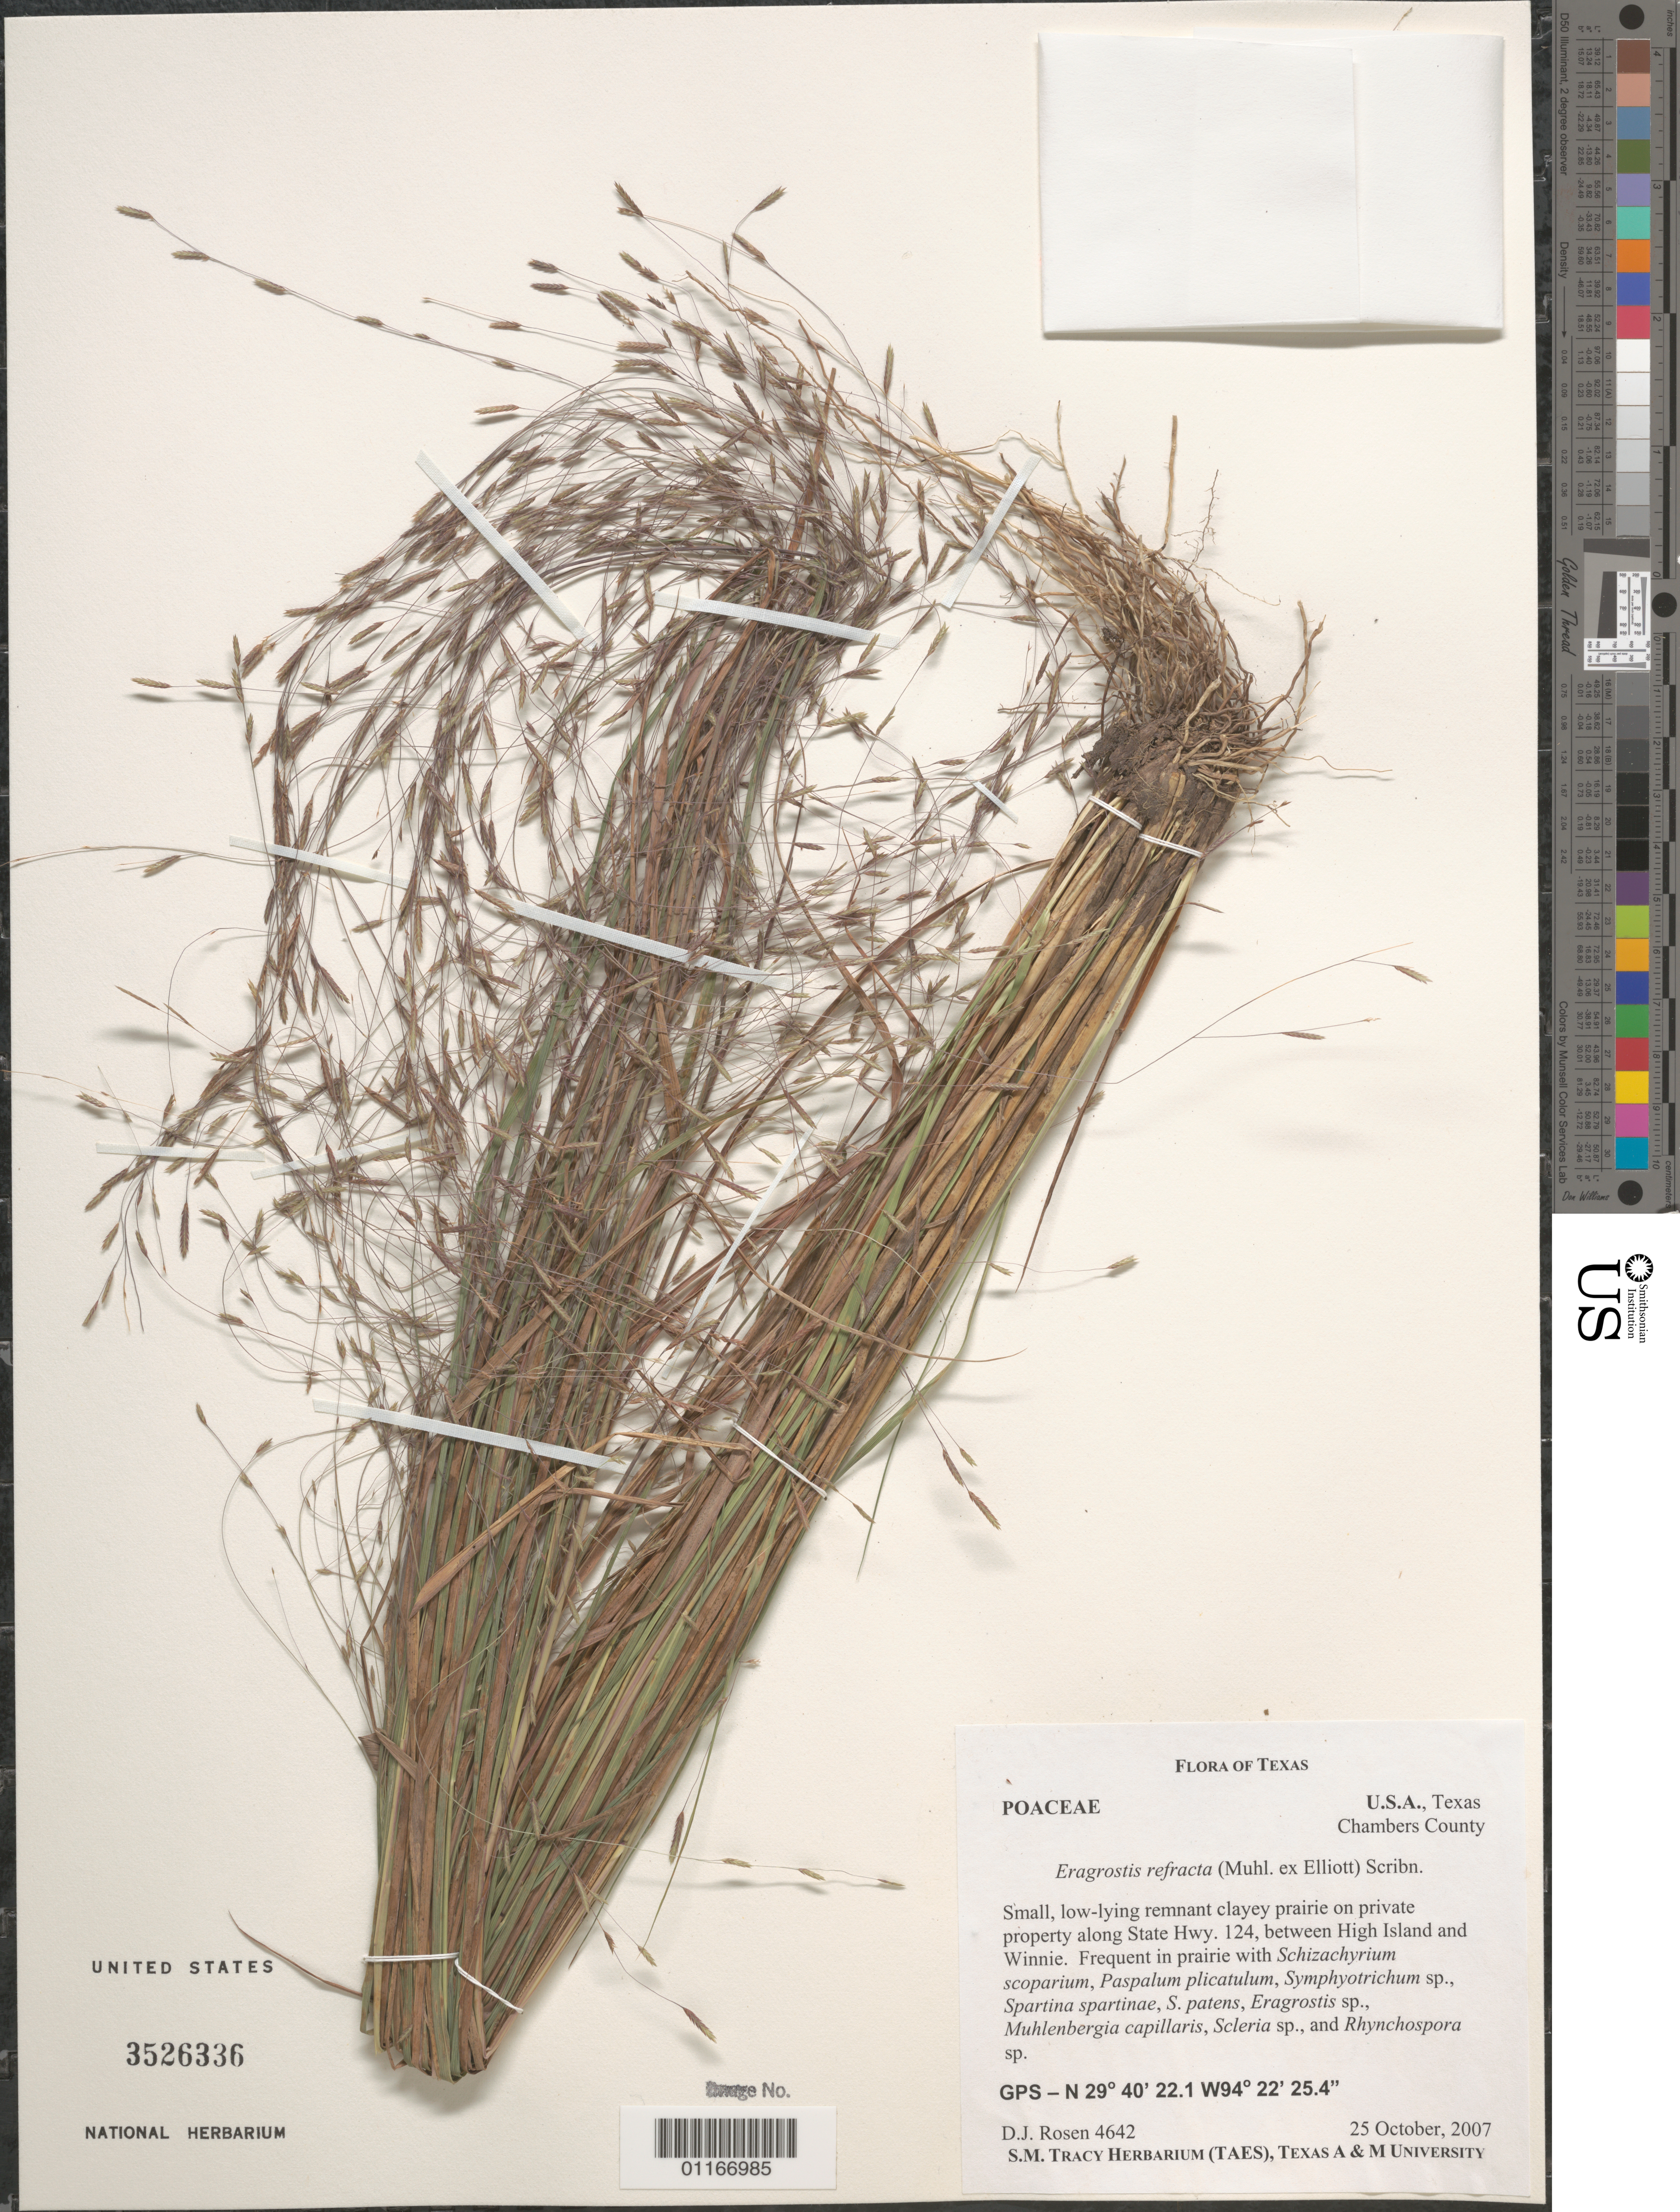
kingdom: Plantae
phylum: Tracheophyta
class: Liliopsida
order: Poales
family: Poaceae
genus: Eragrostis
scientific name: Eragrostis refracta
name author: (Muhl.) Scribn.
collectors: D. J. Rosen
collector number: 4642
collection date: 2007-10-25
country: United States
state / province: Texas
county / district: Chambers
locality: Small, low lying remnant clayey prairie on private property along State Highway 124 between High Island and Winnie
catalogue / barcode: US 3526336